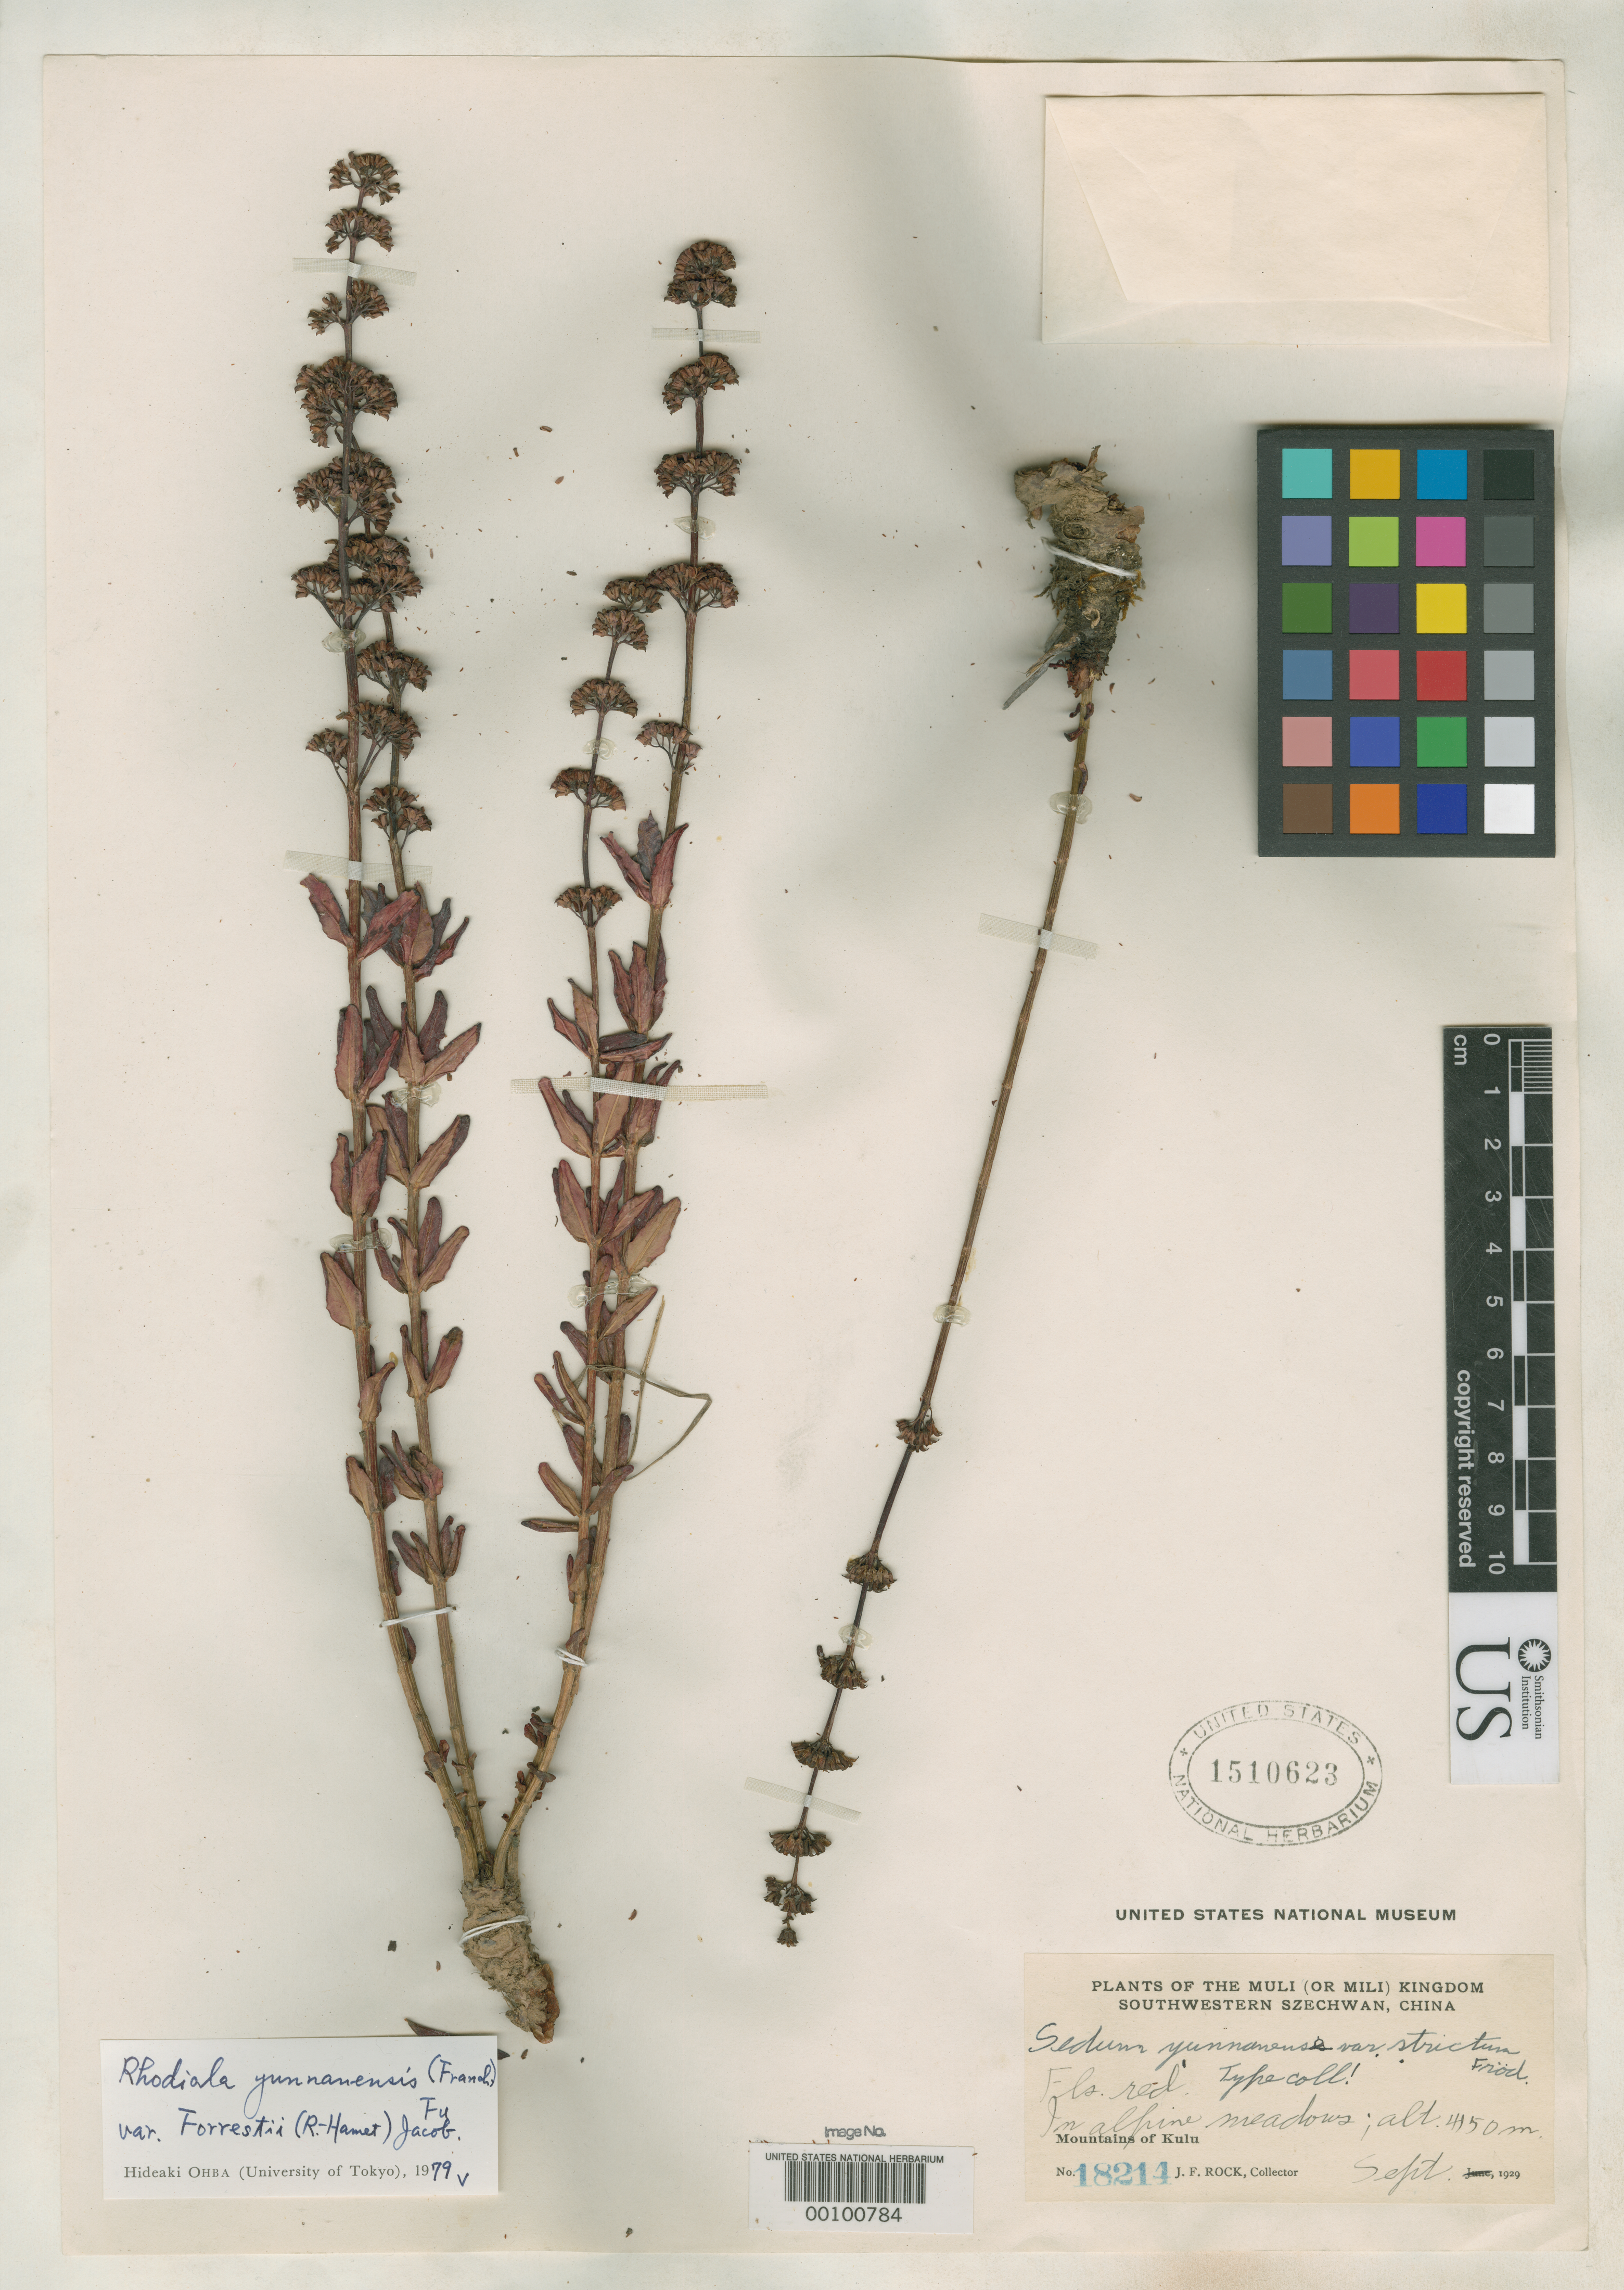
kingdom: Plantae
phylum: Tracheophyta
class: Magnoliopsida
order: Saxifragales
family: Crassulaceae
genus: Sedum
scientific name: Sedum yunnanense var. strictum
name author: Fröd.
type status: Isotype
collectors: J. F. Rock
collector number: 18214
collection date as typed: Sep 1929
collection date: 1929-09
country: China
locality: Muli, Kulu Mts.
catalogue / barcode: US 1510623